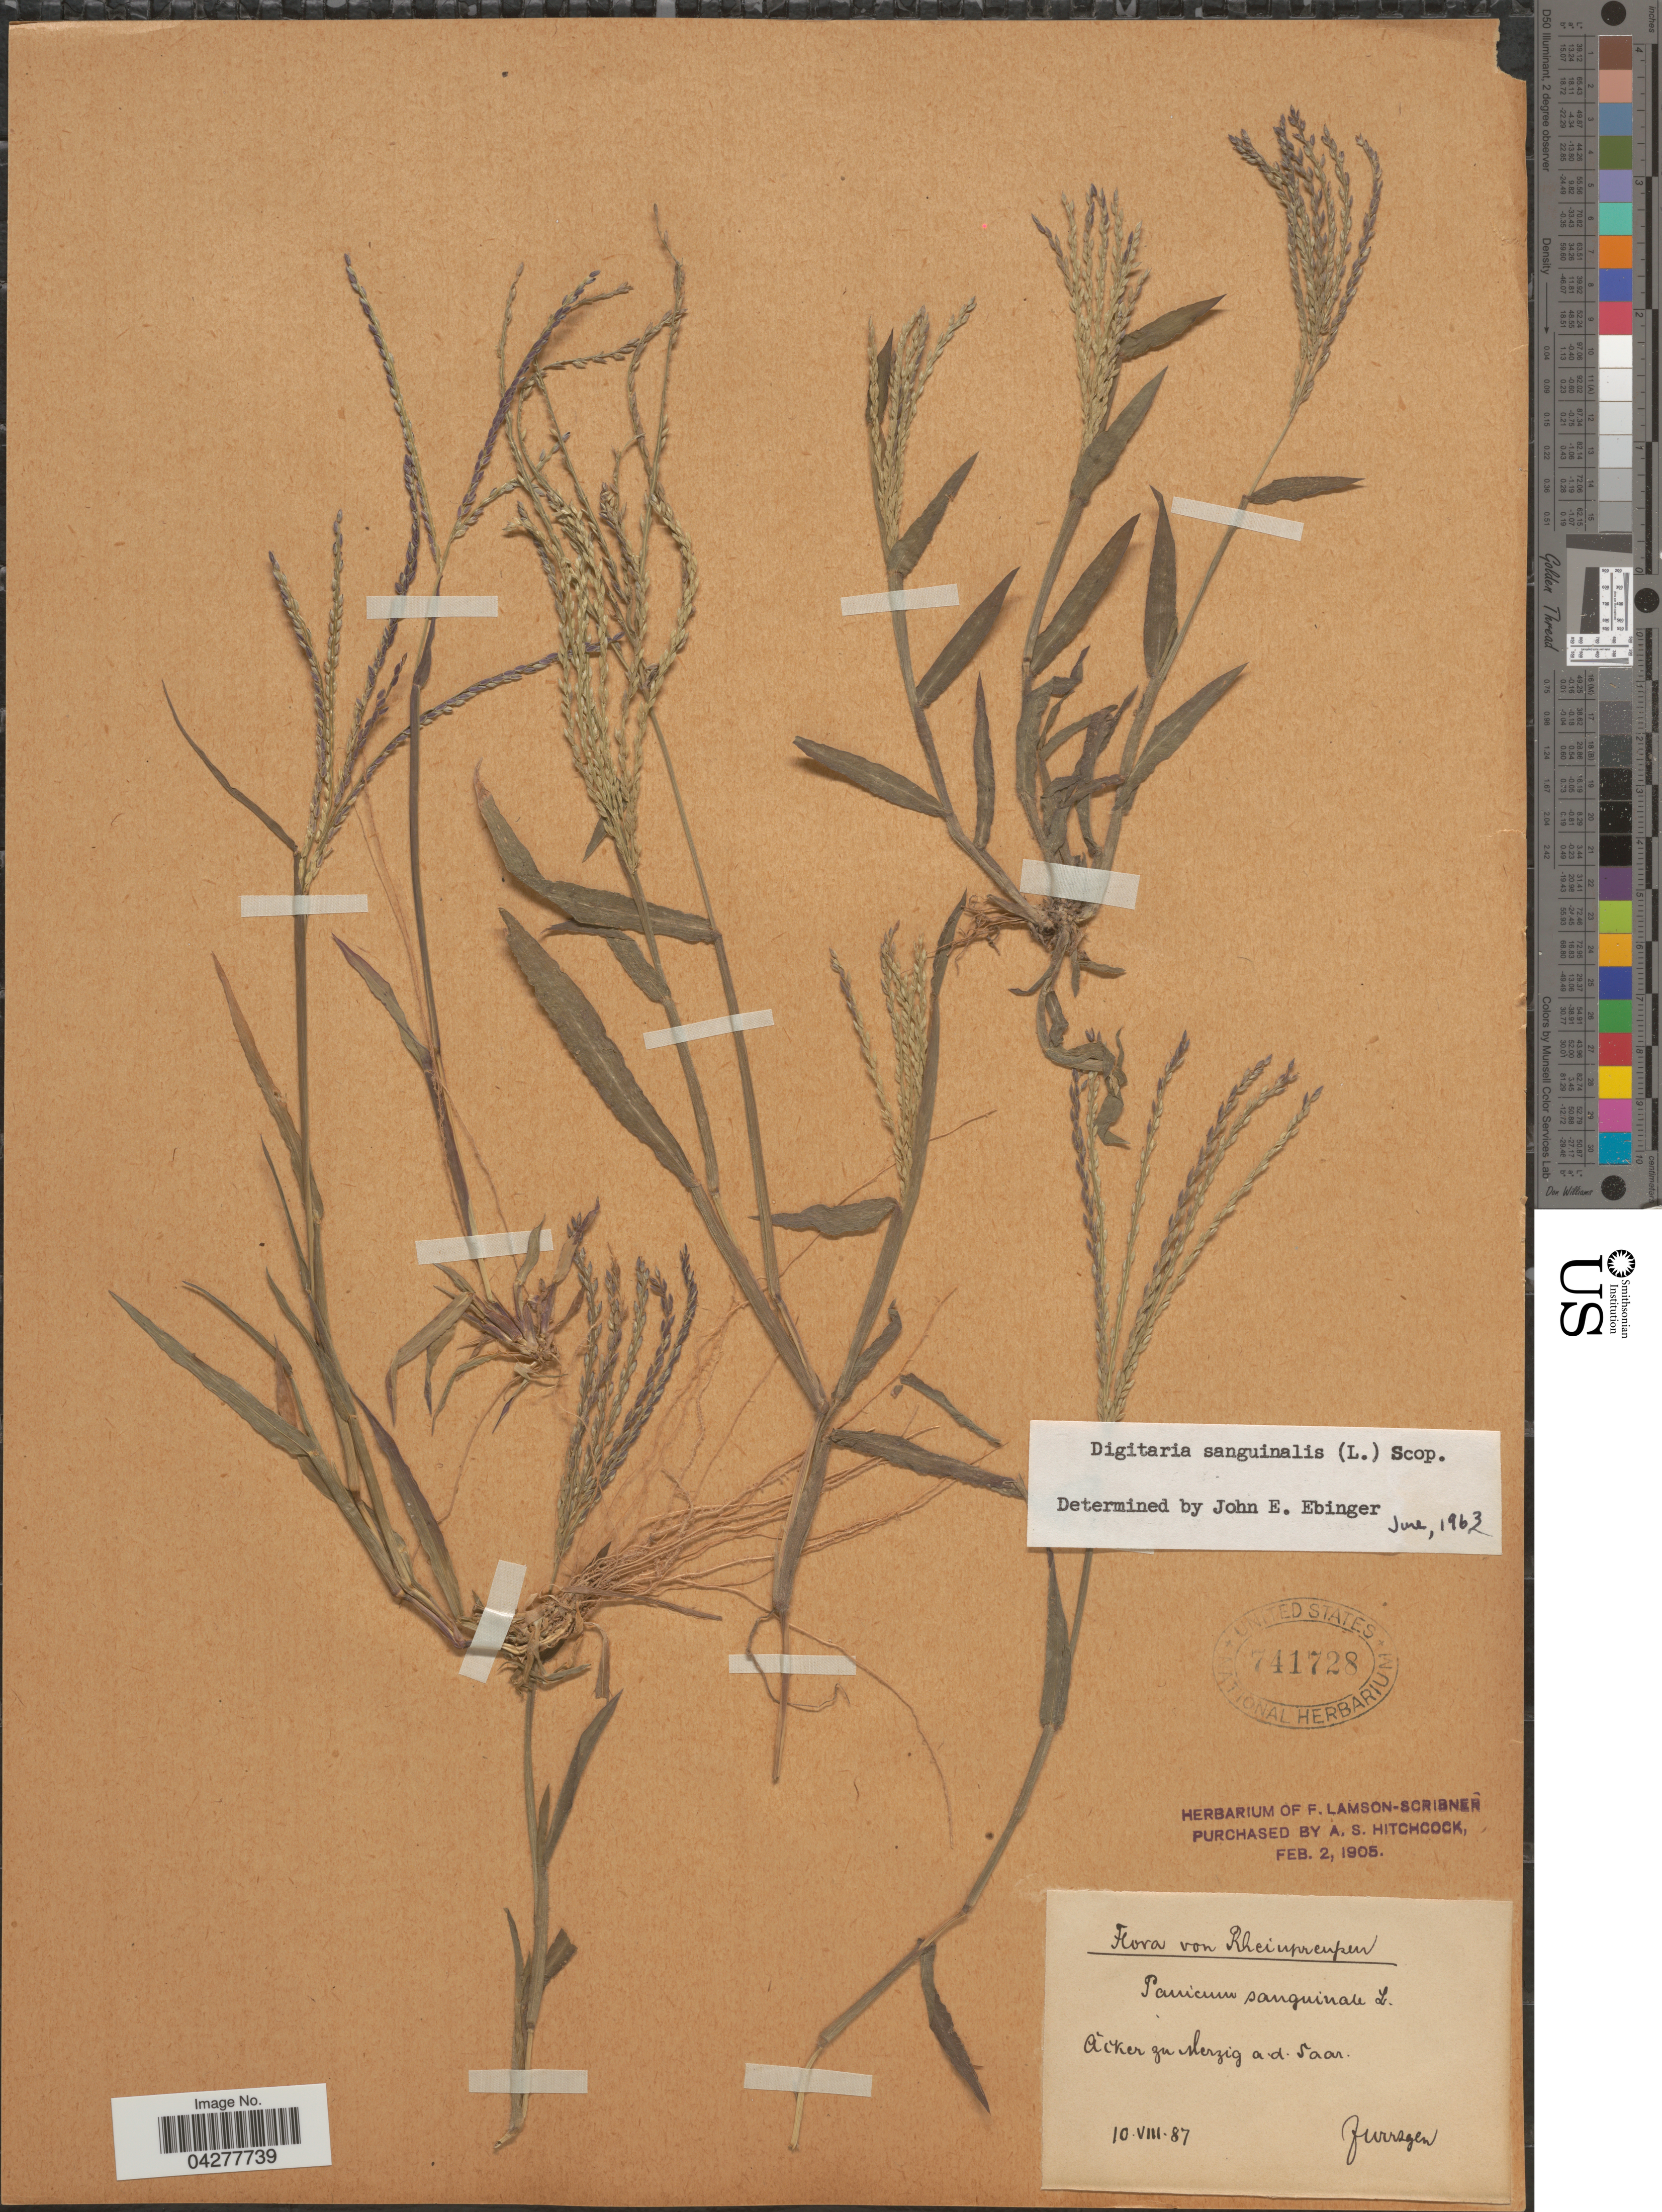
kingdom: Plantae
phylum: Tracheophyta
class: Liliopsida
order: Poales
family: Poaceae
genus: Digitaria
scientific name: Digitaria sanguinalis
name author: (L.) Scop.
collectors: F. Wirtgen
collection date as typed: Transcribed d/m/y: 10/8/87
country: Germany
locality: Rheinpreussen. Ăcker zu Herzig a.d. Saar.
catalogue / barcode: US 741728